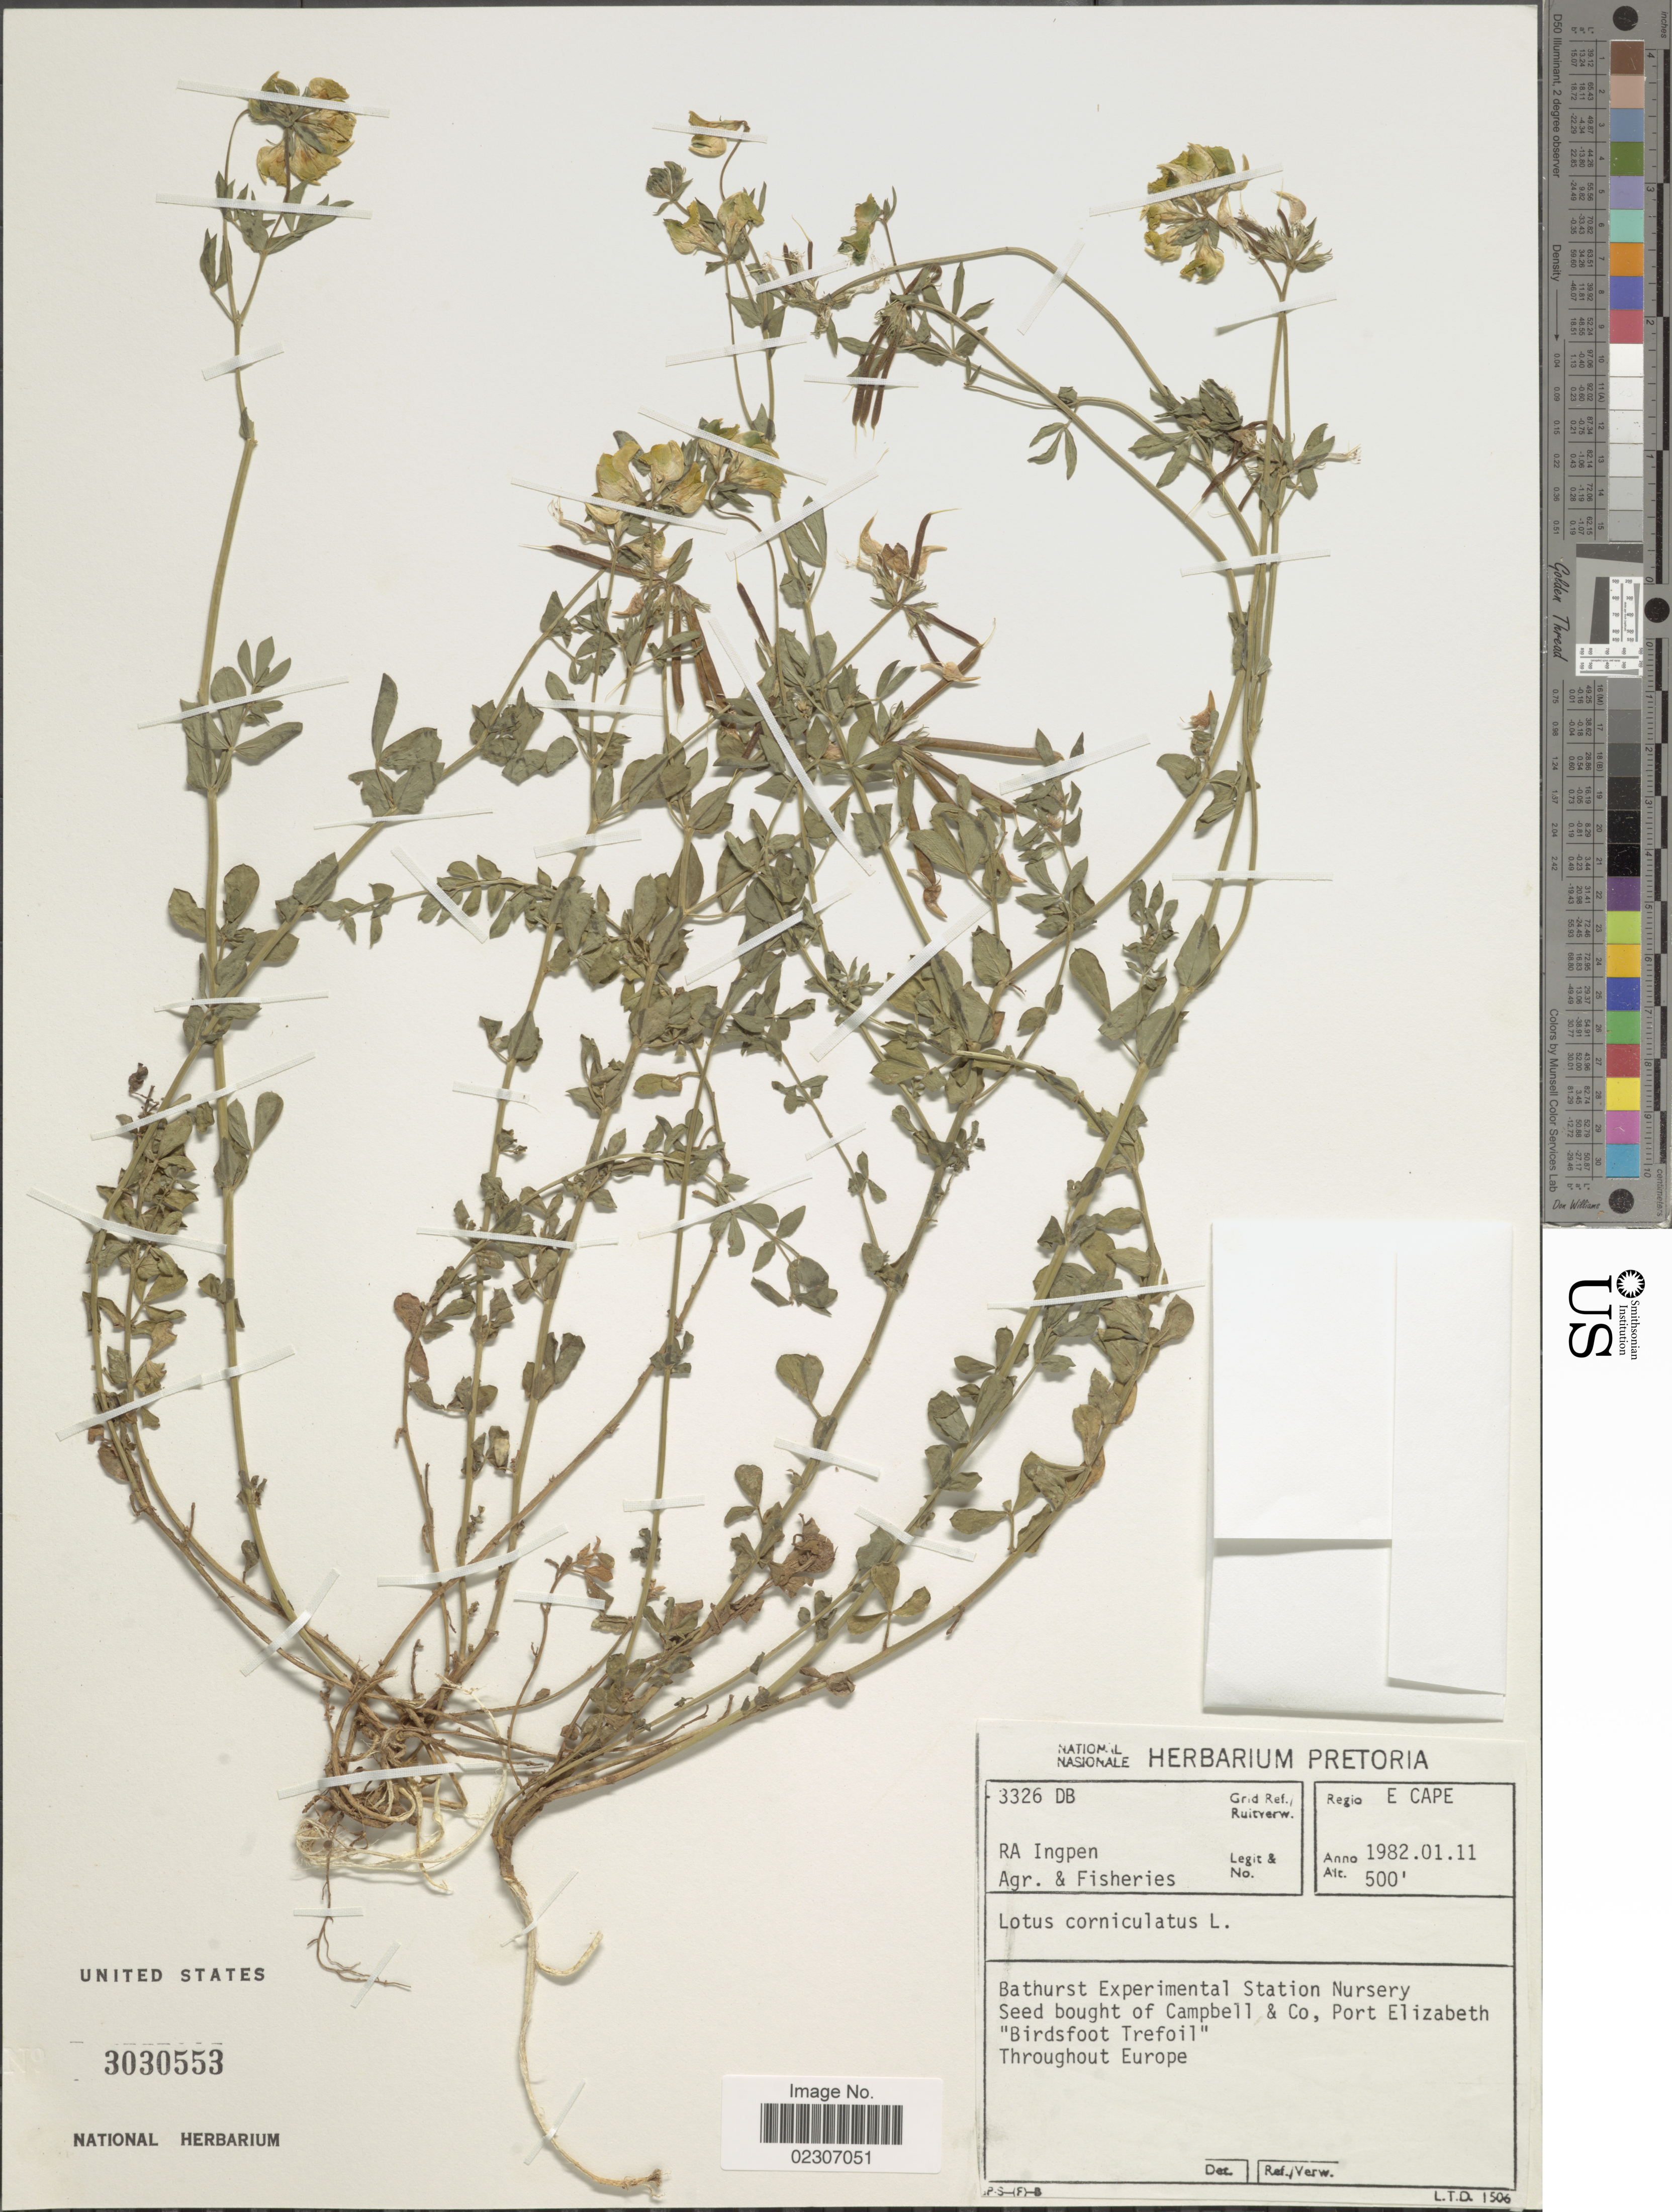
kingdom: Plantae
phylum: Tracheophyta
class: Magnoliopsida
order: Fabales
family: Fabaceae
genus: Lotus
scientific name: Lotus corniculatus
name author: L.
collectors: R. Ingpen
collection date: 1982-01-11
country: South Africa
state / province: Eastern Cape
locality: Regio E. Cape, Bathurst Experimental Station Nursery Seed bought of Campbell & Co, Port Elizabeth 'Birdsfoot Trefoil' Throughout Europe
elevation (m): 152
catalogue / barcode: US 3030553